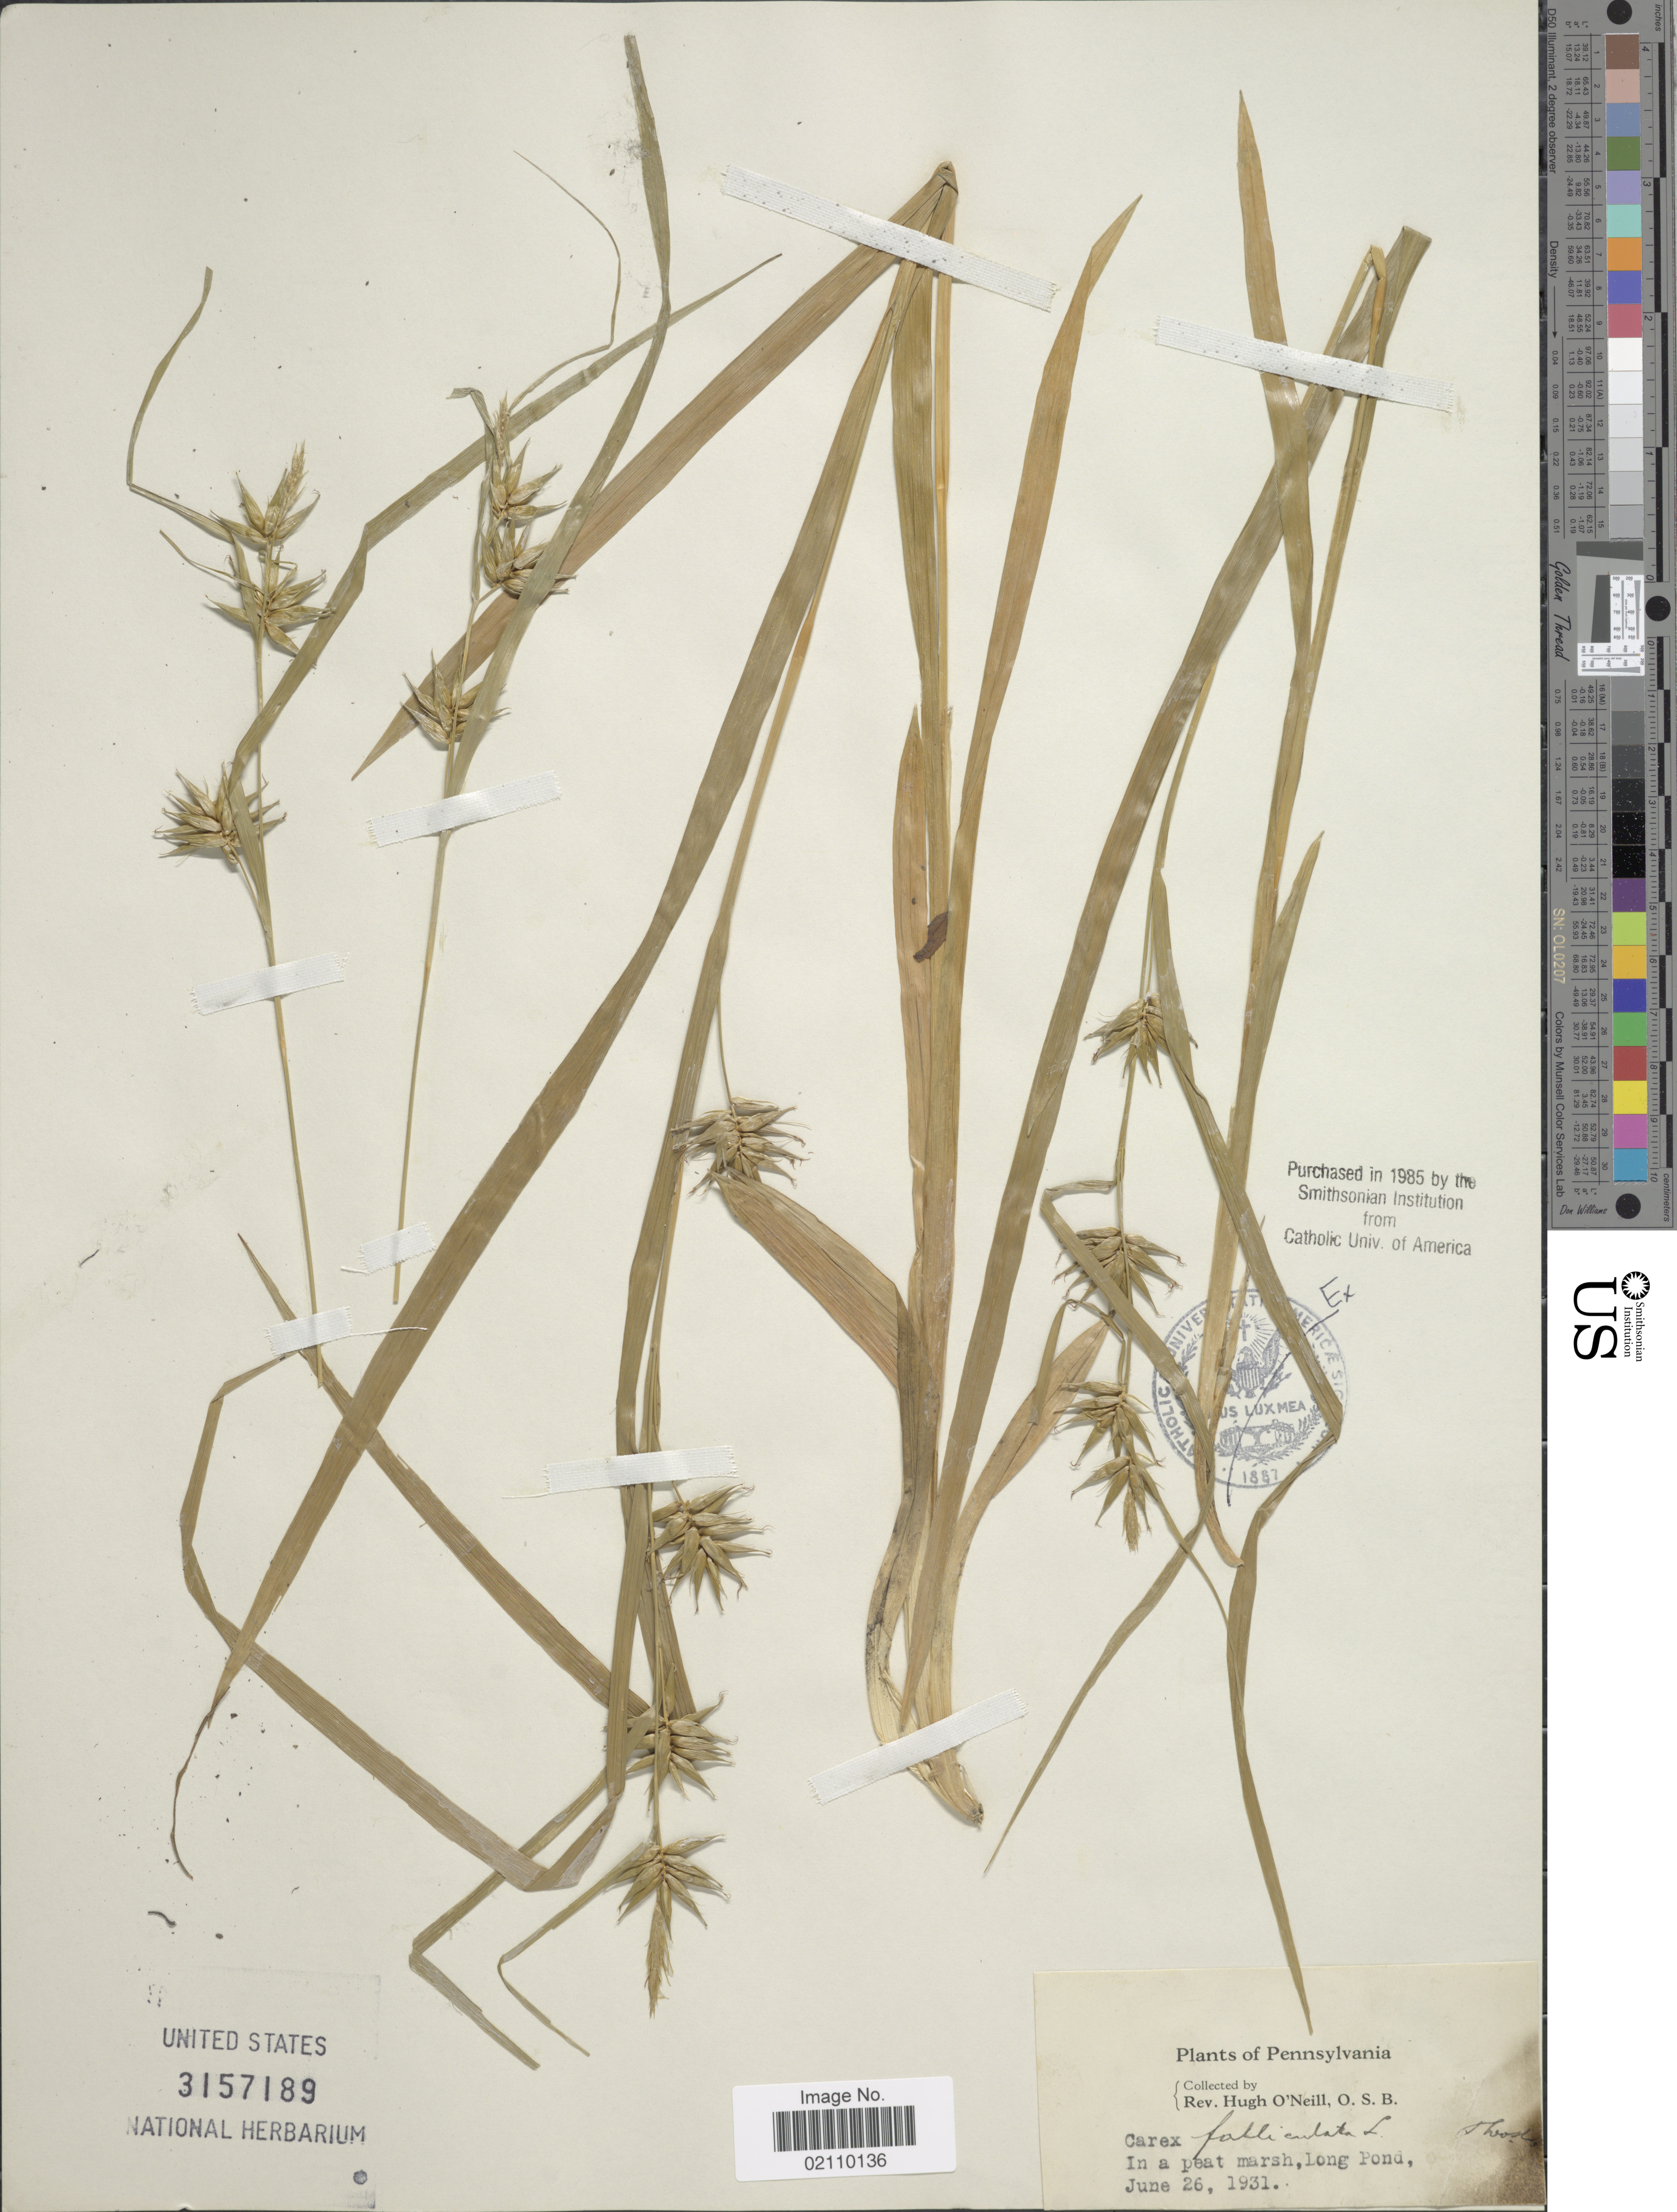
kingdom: Plantae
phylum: Tracheophyta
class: Liliopsida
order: Poales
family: Cyperaceae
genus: Carex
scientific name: Carex folliculata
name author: L.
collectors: H. O'Neill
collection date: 1931-06-26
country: United States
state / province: Pennsylvania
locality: In a peat marh, Long Pond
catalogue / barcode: US 3157189